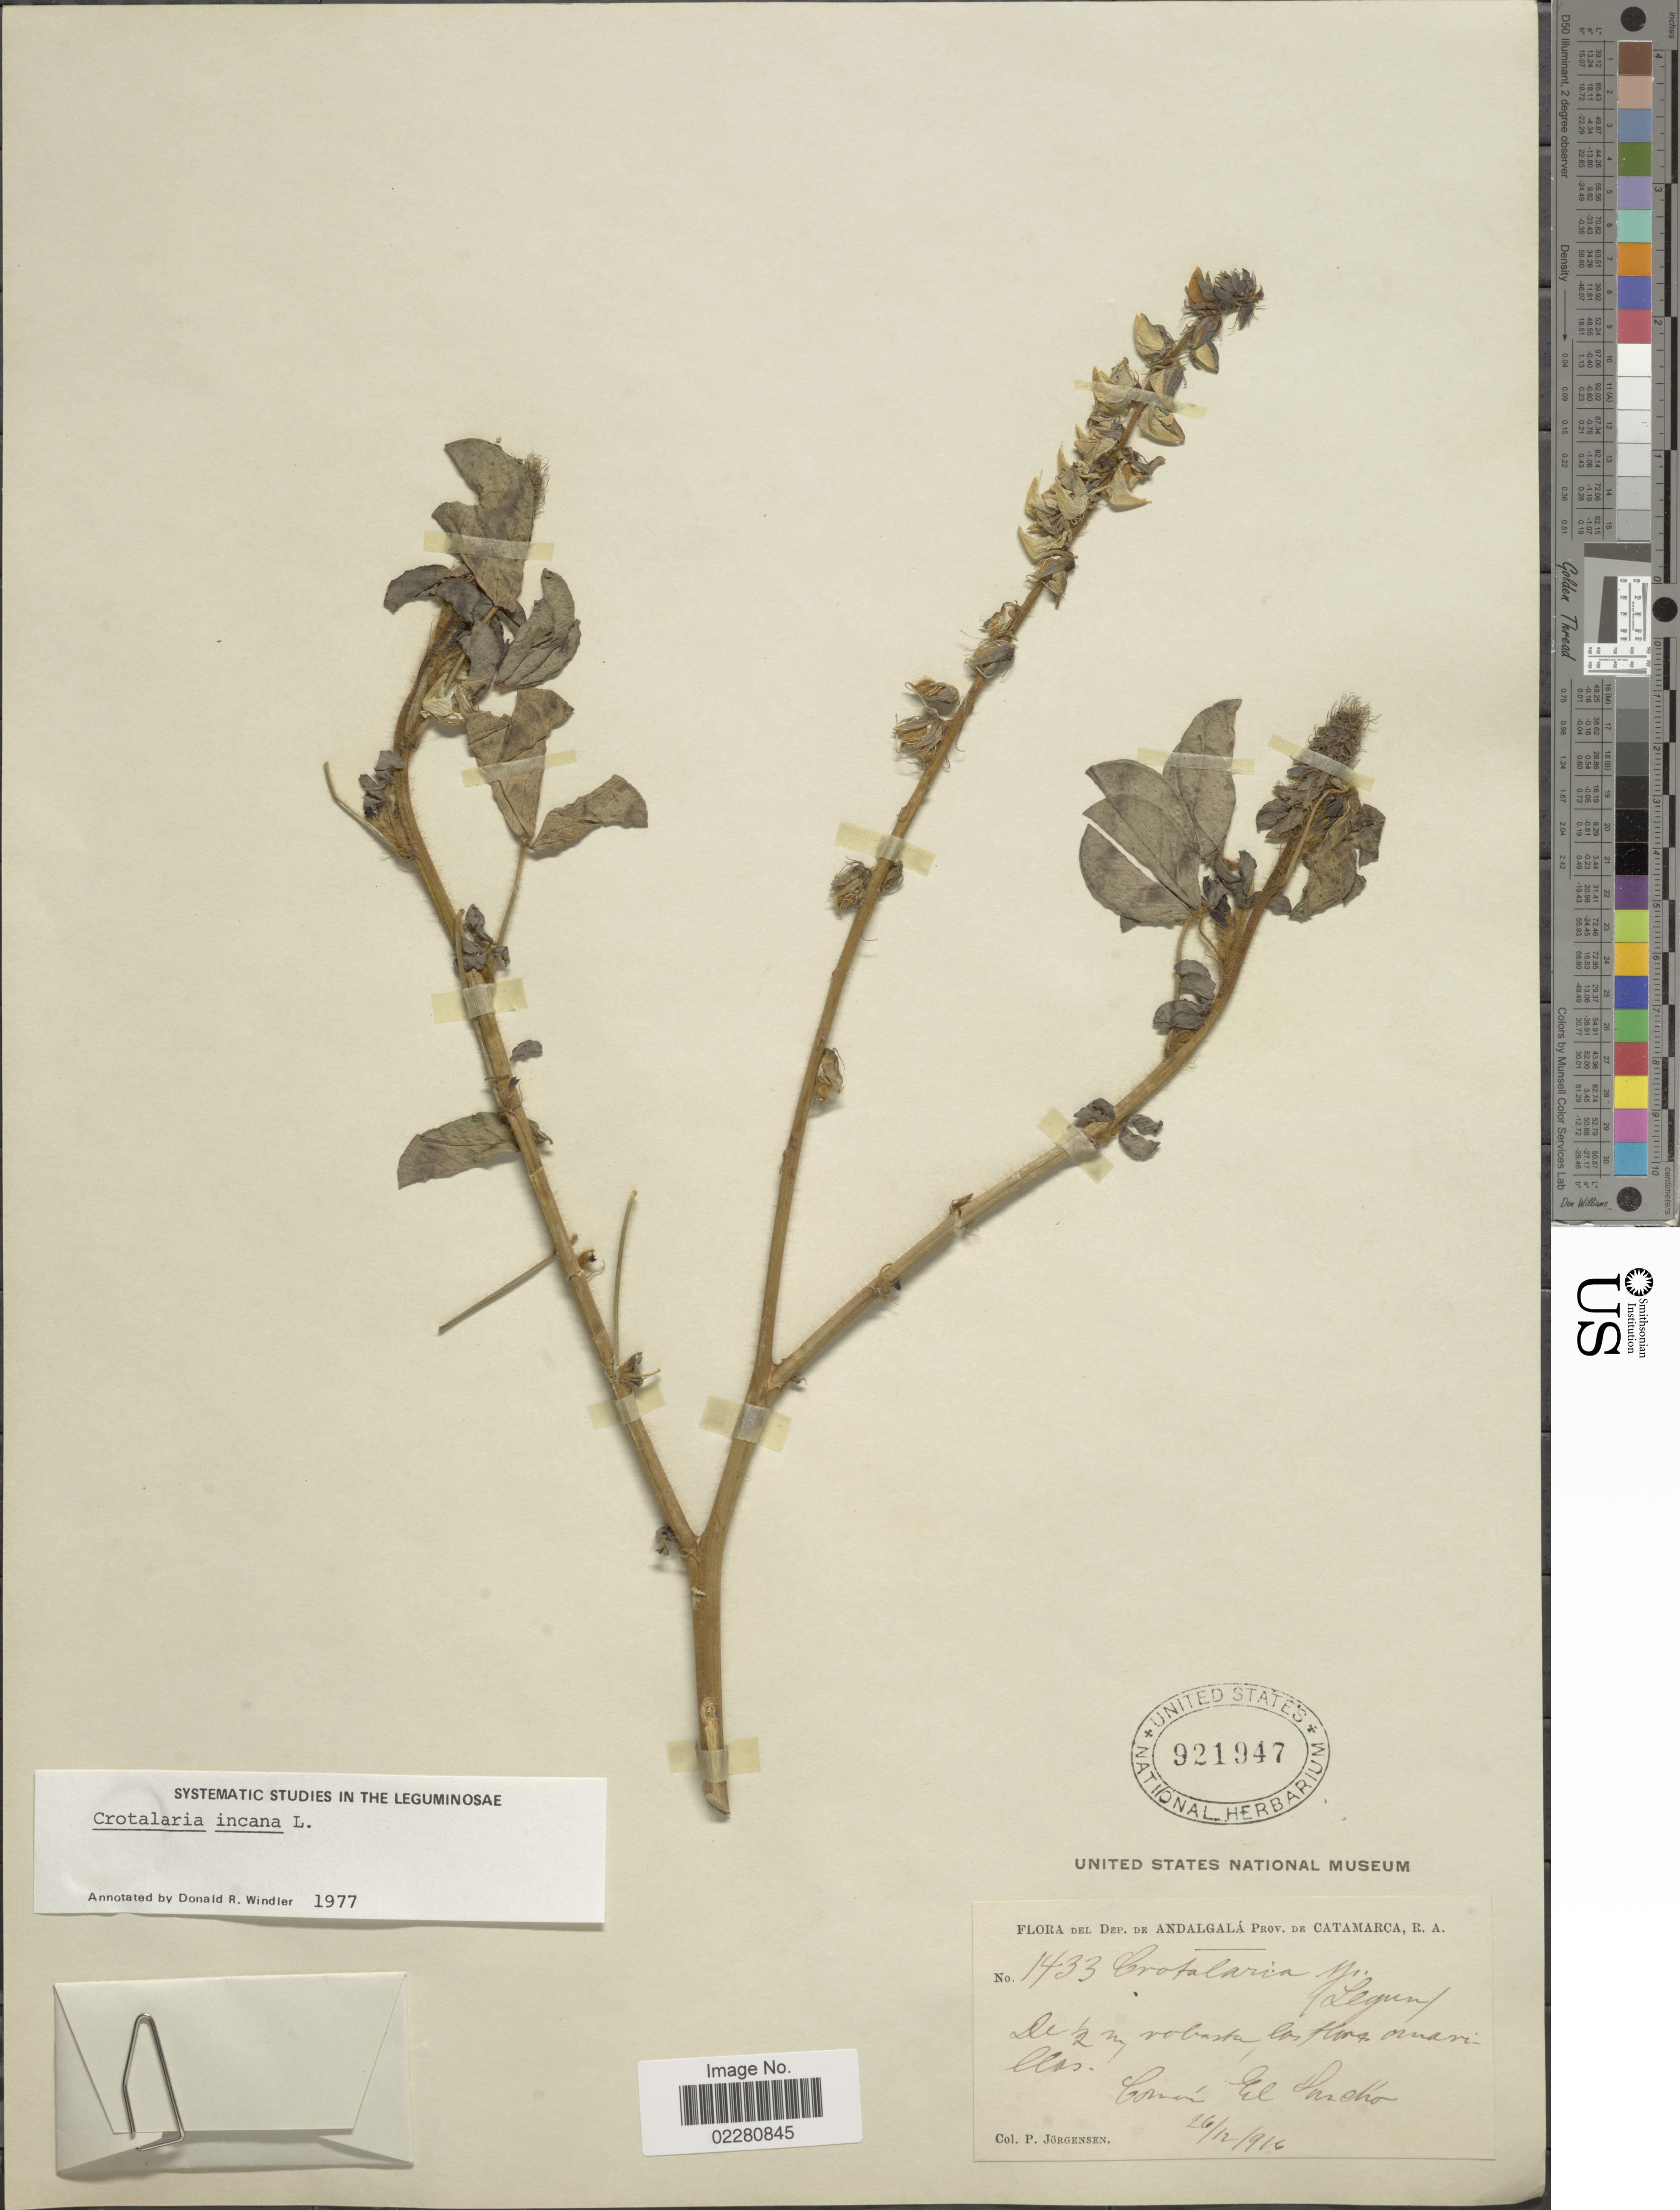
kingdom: Plantae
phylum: Tracheophyta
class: Magnoliopsida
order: Fabales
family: Fabaceae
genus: Crotalaria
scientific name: Crotalaria incana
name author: L.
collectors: P. Jörgensen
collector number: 1433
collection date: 1916-12-26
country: Argentina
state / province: Catamarca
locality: Dep. de Andalgalá, Prov. de Catamarca. Común El Suncho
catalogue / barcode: US 921947